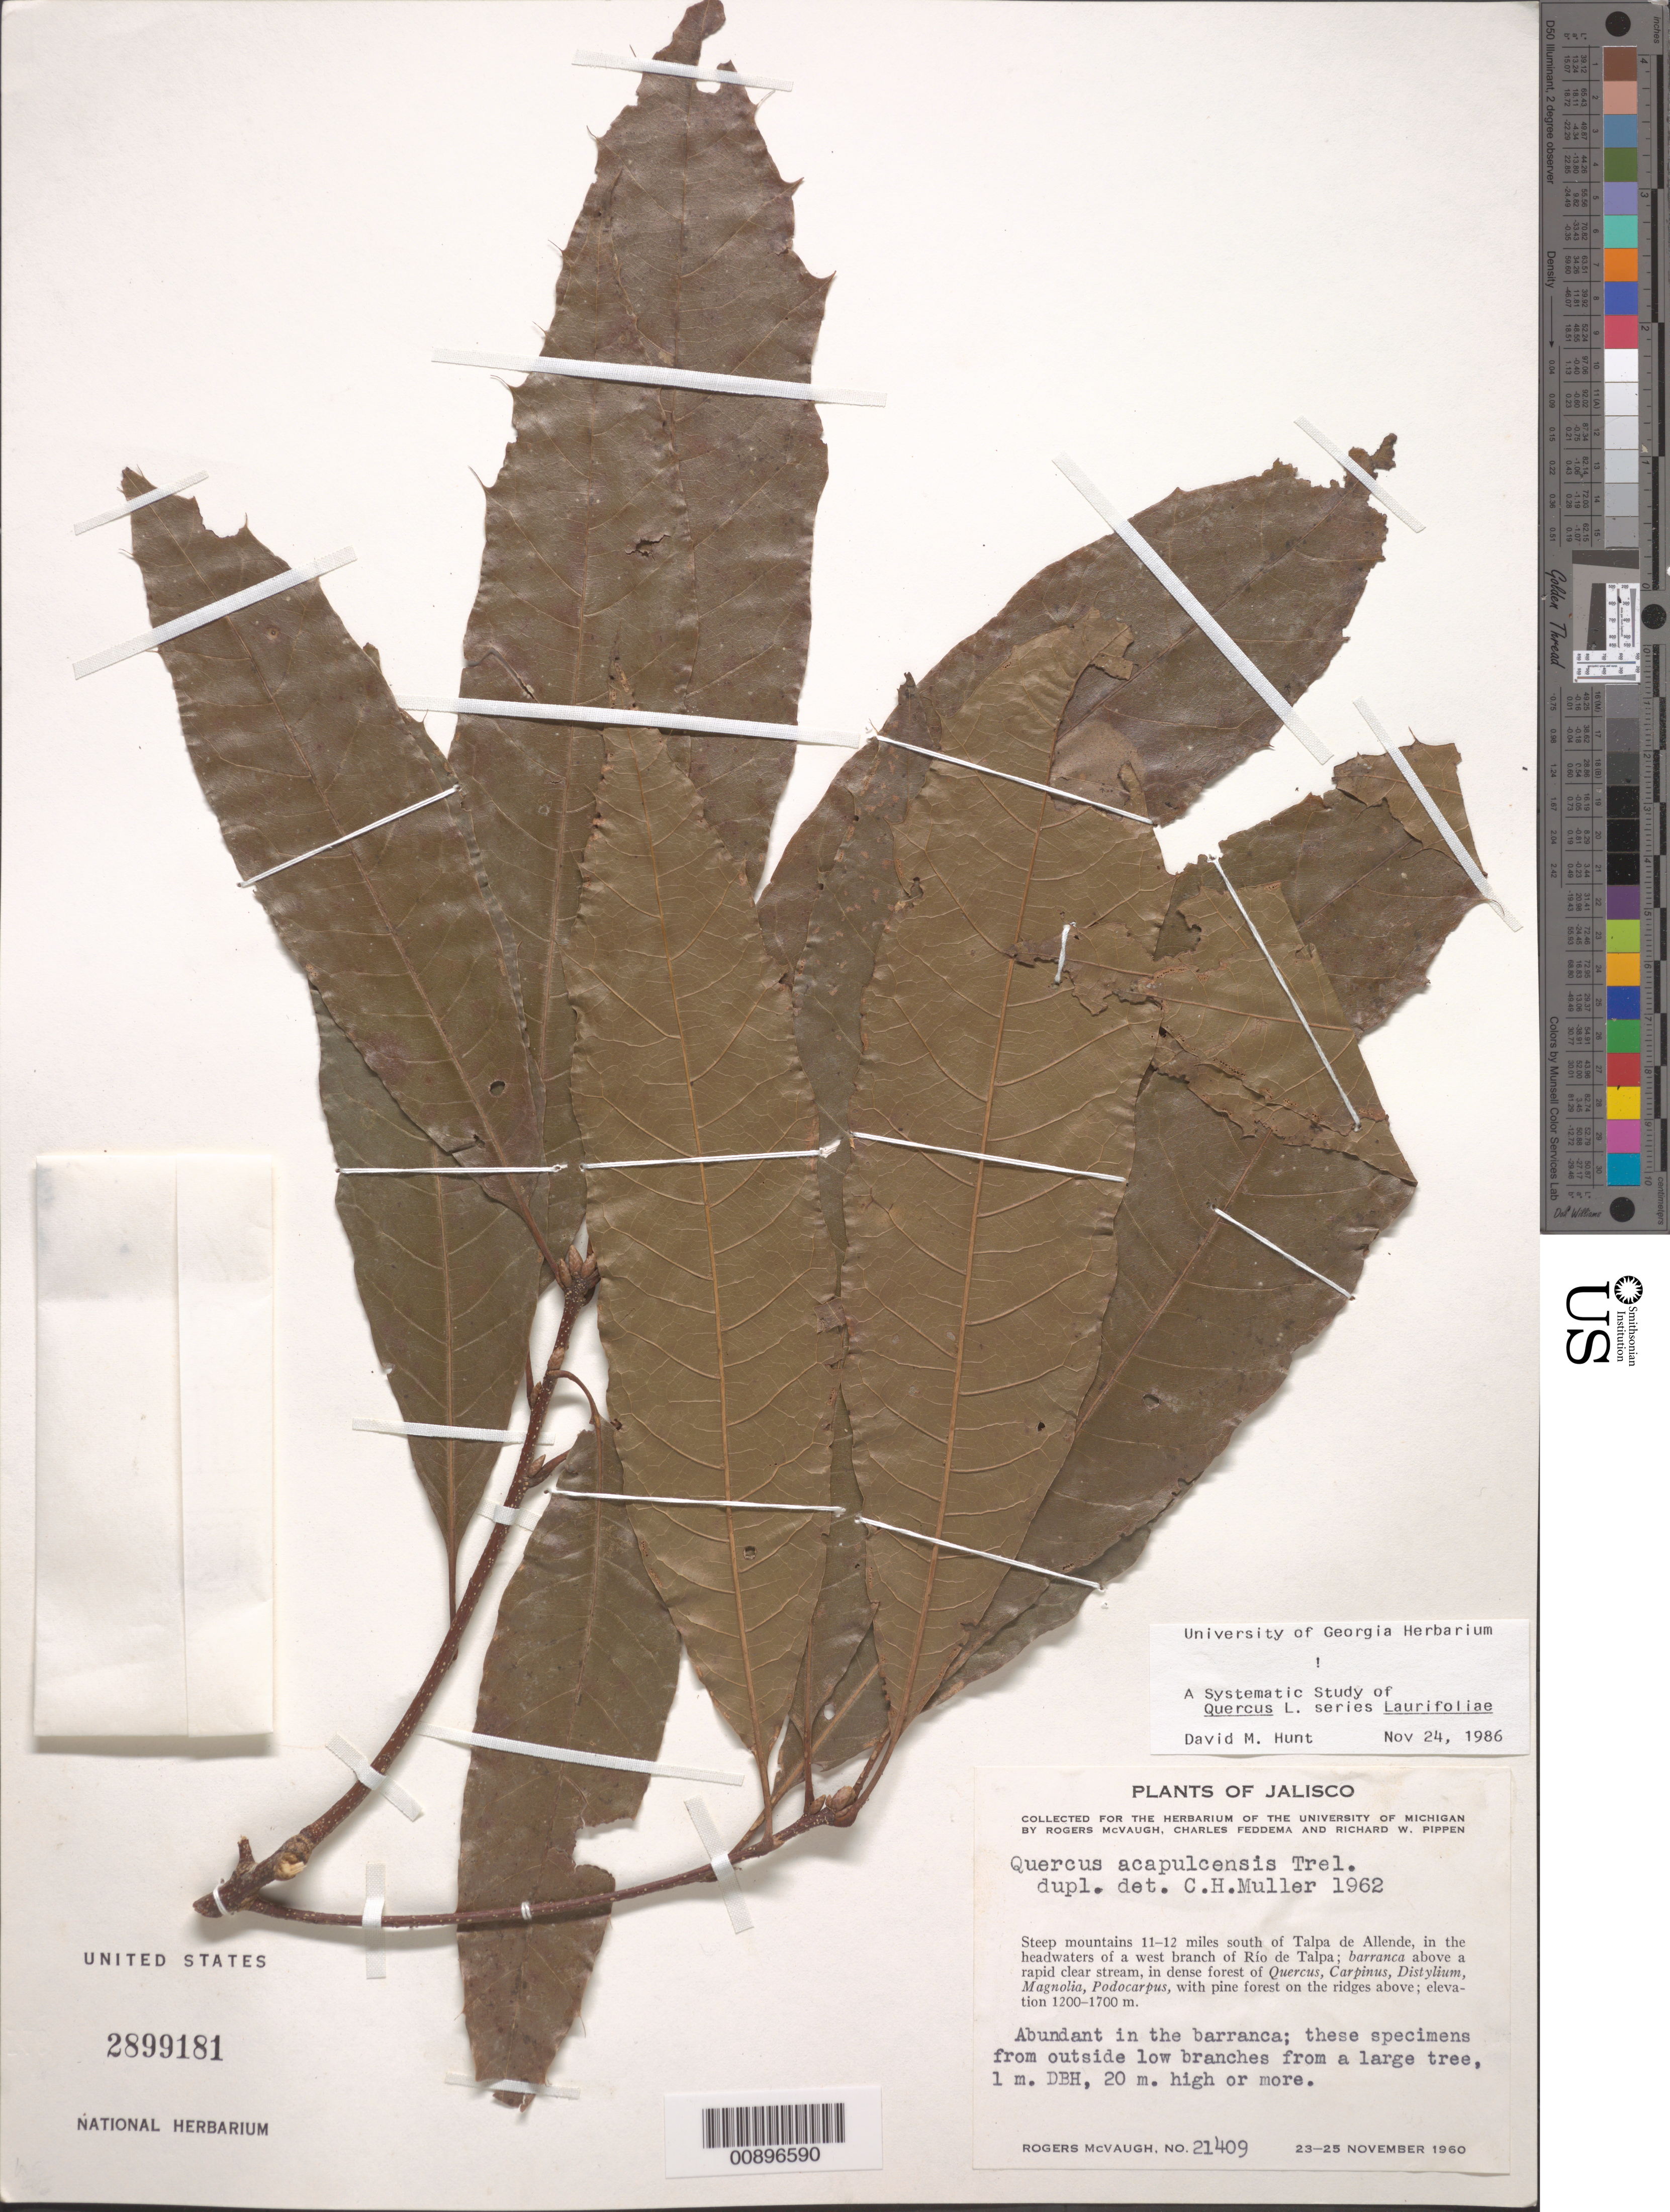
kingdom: Plantae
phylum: Tracheophyta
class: Magnoliopsida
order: Fagales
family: Fagaceae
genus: Quercus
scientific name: Quercus acapulcensis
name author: Trel.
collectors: R. McVaugh, C. Feddema & R. W. Pippen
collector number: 21409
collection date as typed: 23 Nov 1960 to 25 Nov 1960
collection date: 1960-11-23/1960-11-25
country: Mexico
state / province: Jalisco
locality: Steep mountains 11-12 miles south of Talpa de Allende, in the headwaters of a west branch of Río de Talpa.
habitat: Barranca above a rapid clear stream, in dense forest of Quercus, Carpinus, Distylium, Magnolia, Podocarpus, with pine forest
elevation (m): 1700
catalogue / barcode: US 2899181